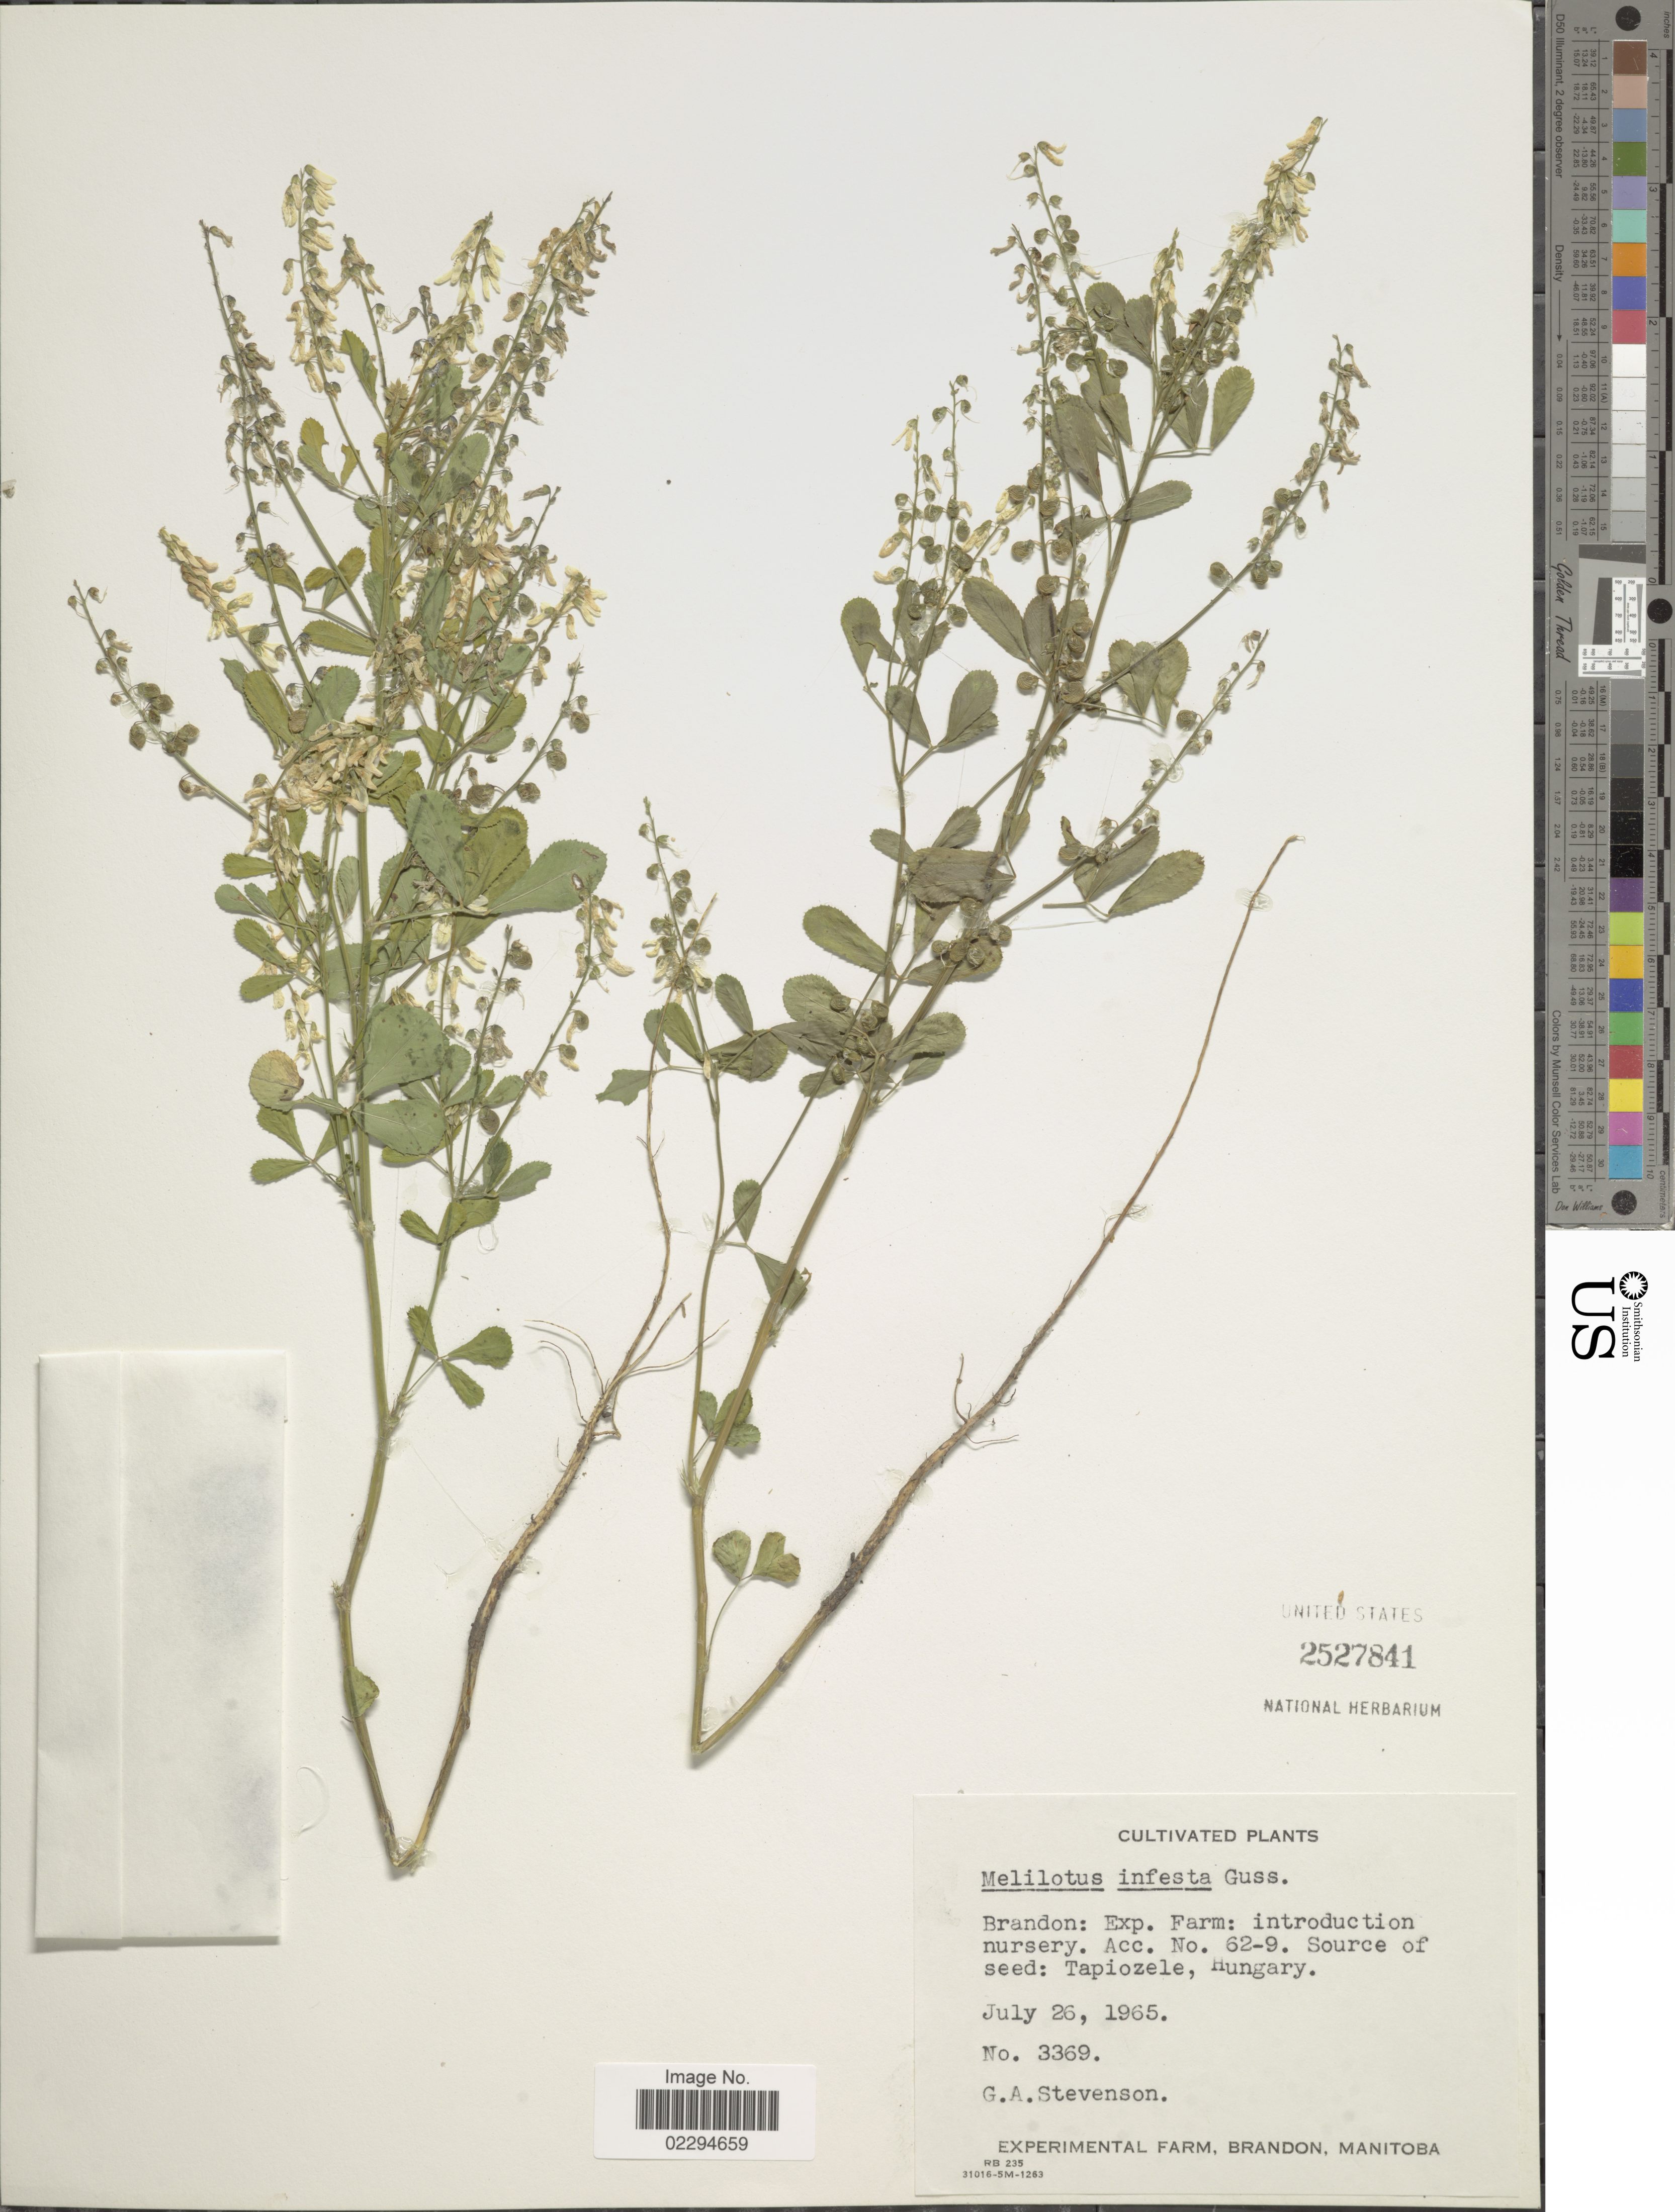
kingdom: Plantae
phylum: Tracheophyta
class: Magnoliopsida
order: Fabales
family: Fabaceae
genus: Melilotus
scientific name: Melilotus infestus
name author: Gussone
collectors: G. Stevenson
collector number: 3369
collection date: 1965-07-26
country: Canada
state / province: Manitoba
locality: Brandon: Exp. Farm: introduction nursery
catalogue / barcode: US 2527841